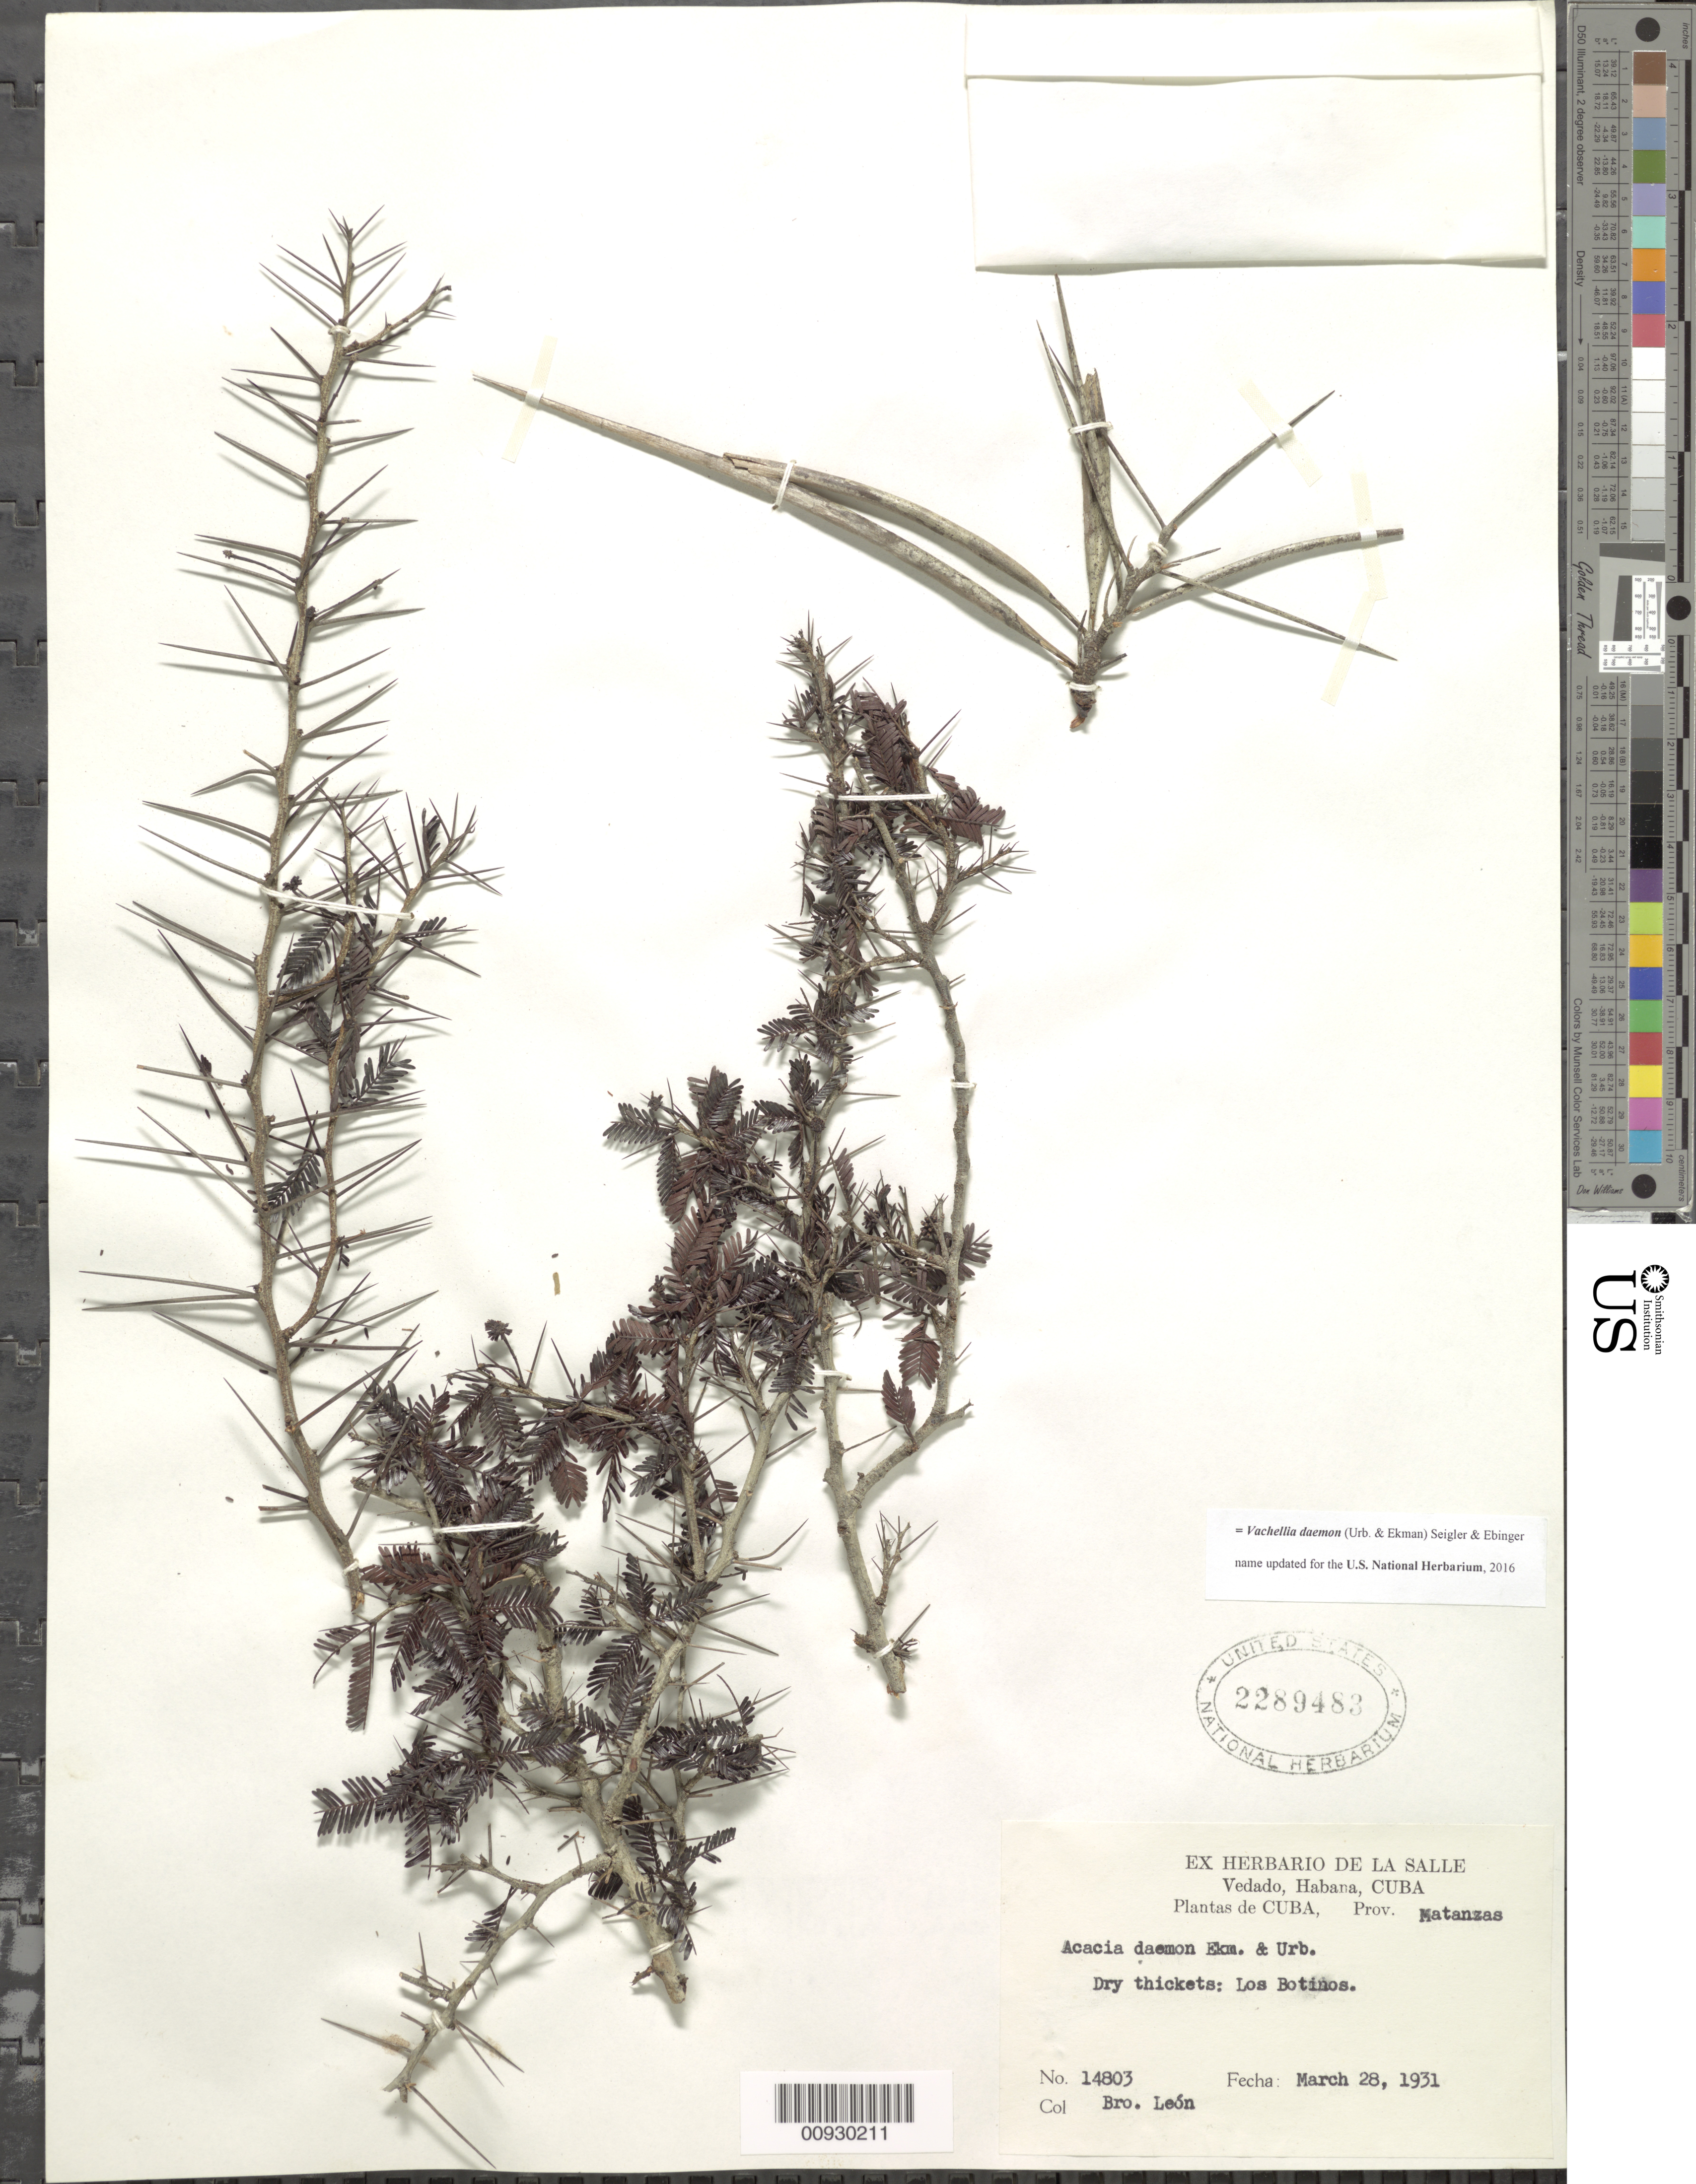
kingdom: Plantae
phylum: Tracheophyta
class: Magnoliopsida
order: Fabales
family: Fabaceae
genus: Vachellia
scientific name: Vachellia daemon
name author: (Ekman & Urb.) Seigler & Ebinger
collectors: Bro. León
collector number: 14803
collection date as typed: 28 Mar 1931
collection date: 1931-03-28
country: Cuba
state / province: La Habana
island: Cuba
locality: Province: Matanzas; Los Botinos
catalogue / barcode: US 2289483